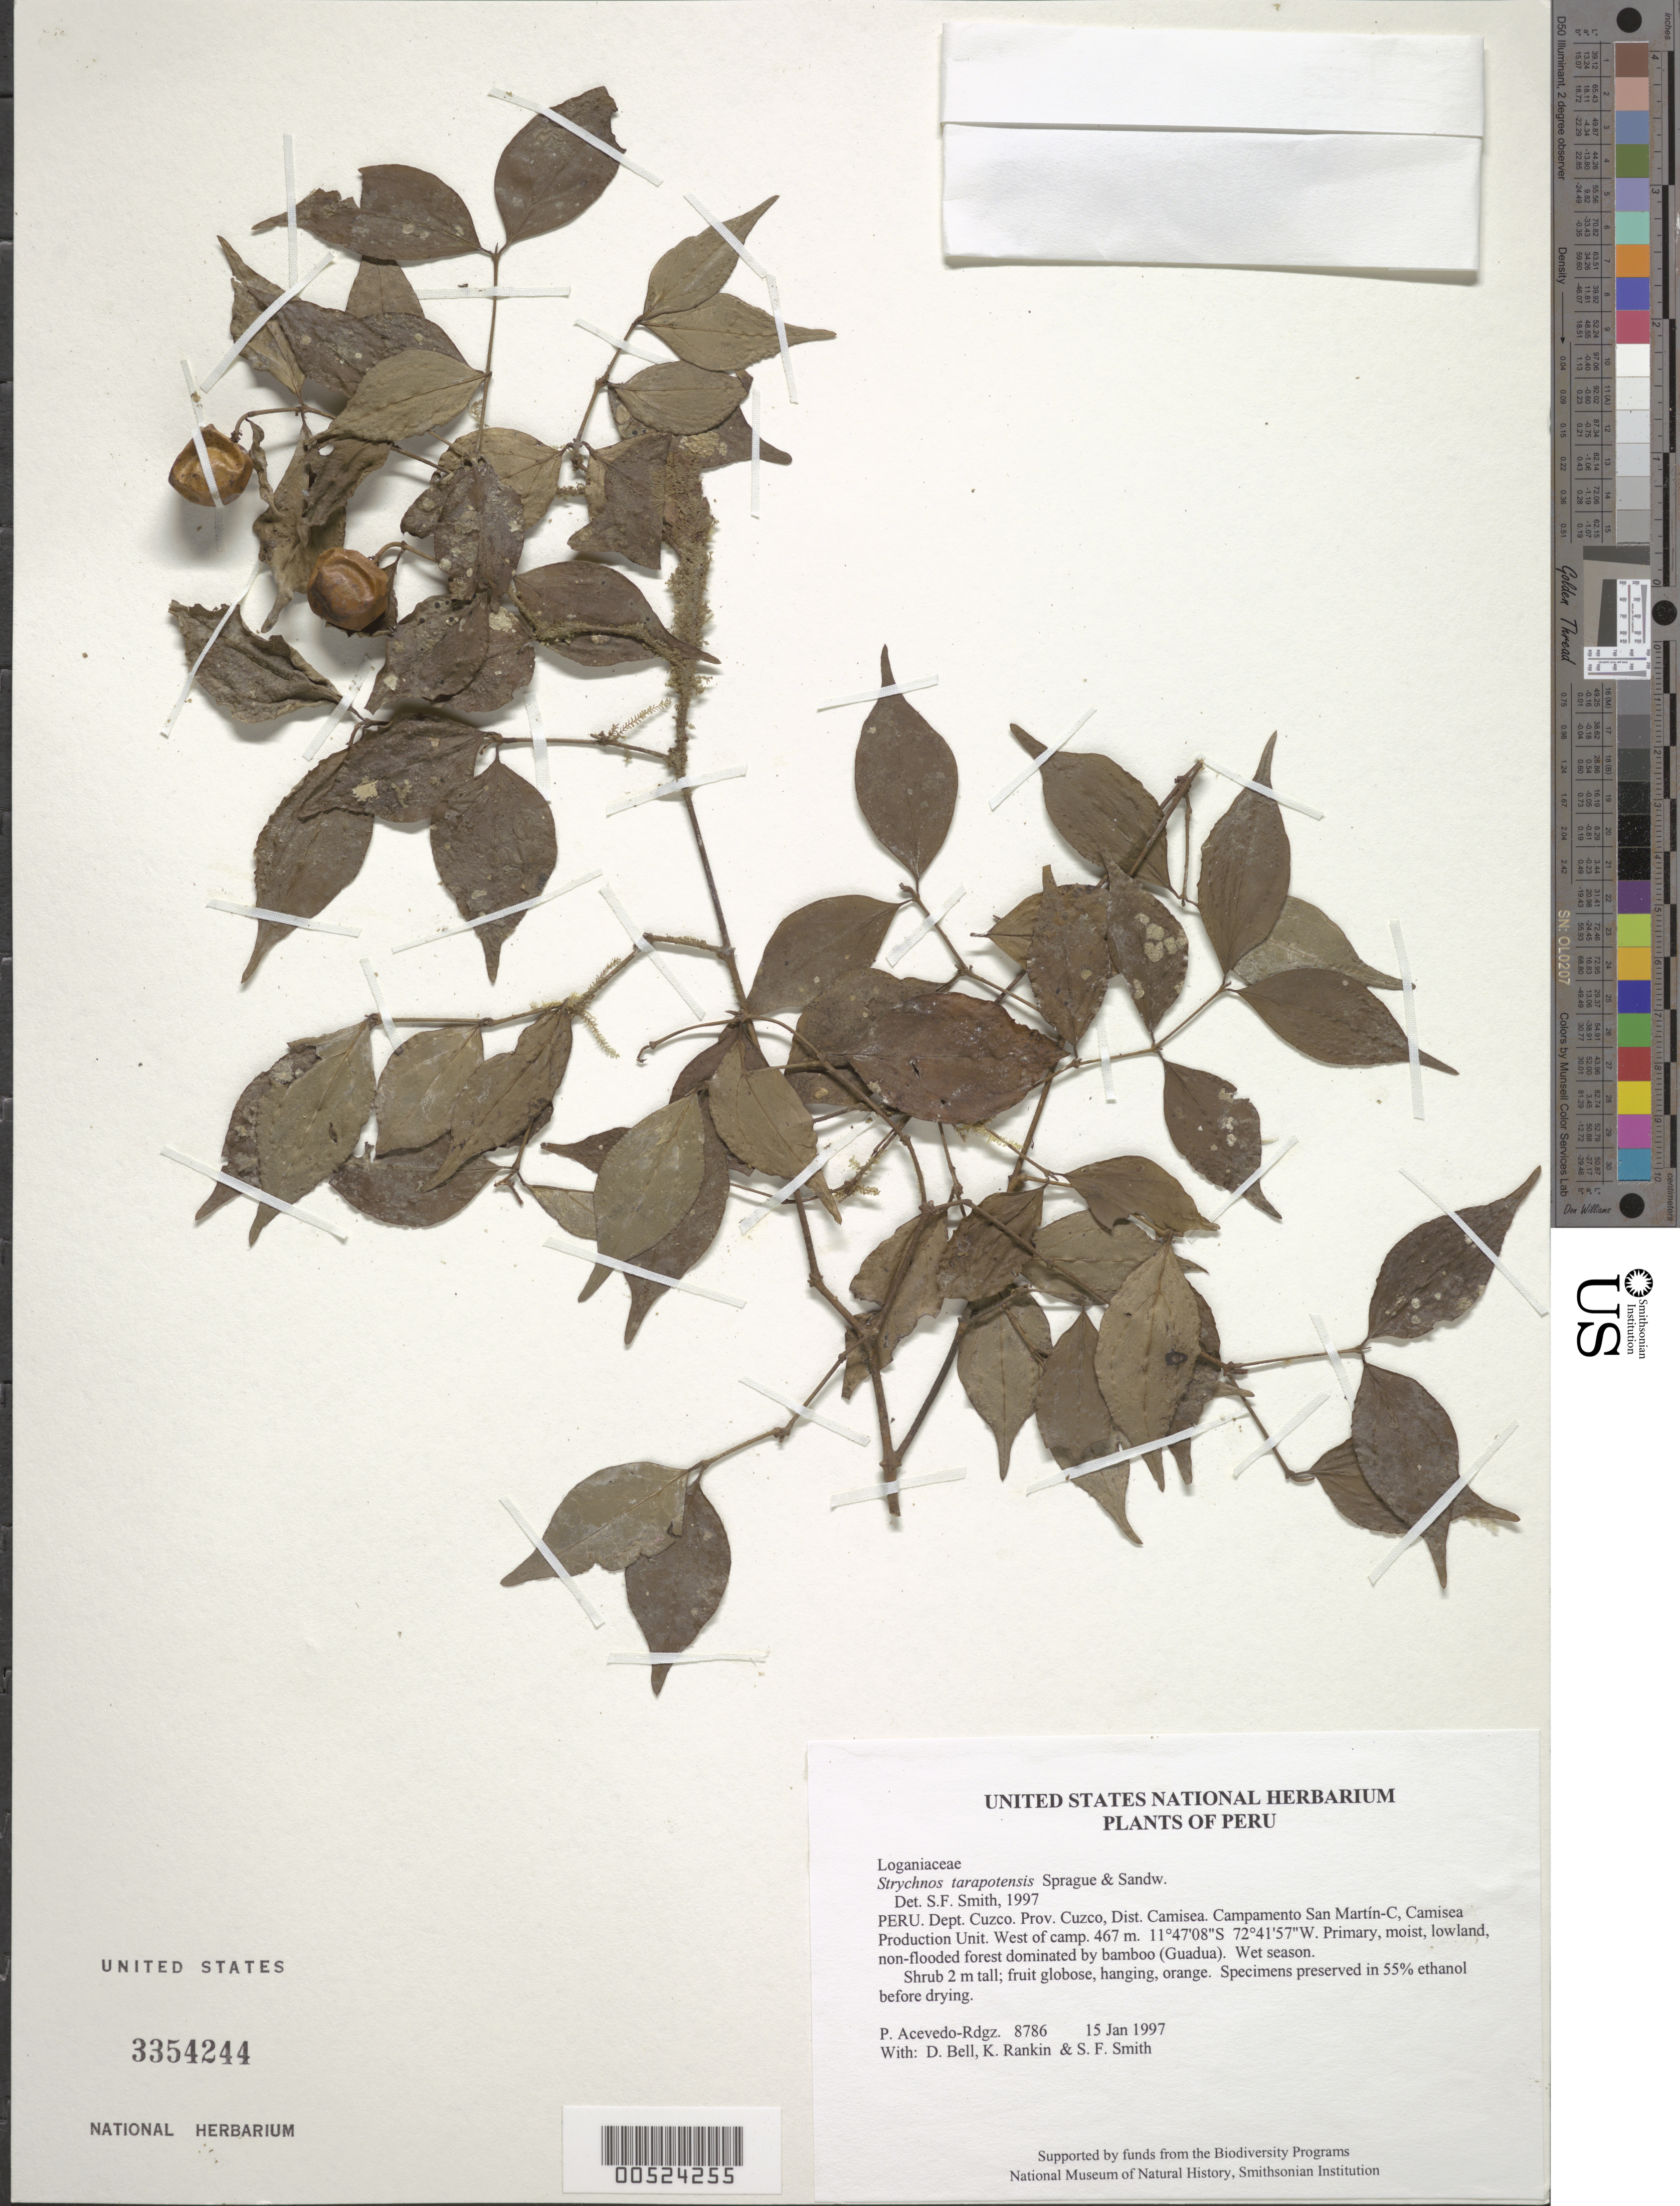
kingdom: Plantae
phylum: Tracheophyta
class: Magnoliopsida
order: Gentianales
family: Loganiaceae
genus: Strychnos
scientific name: Strychnos tarapotensis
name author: Sprague & Sandwith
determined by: Smith, Stephen F., (US), NMNH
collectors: P. Acevedo-Rodr., D. A. Bell, K. B. Rankin & S.F. Smith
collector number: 8786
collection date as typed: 15 Jan 1997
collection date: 1997-01-15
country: Peru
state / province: Cusco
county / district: Cusco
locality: Districto Camisea, Campamento San Martín-C, Camisea Production Unit. West of camp.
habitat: Primary, moist, lowland, non-flooded forest dominated by bamboo (Guadua). Wet season.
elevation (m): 467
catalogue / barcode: US 3354244